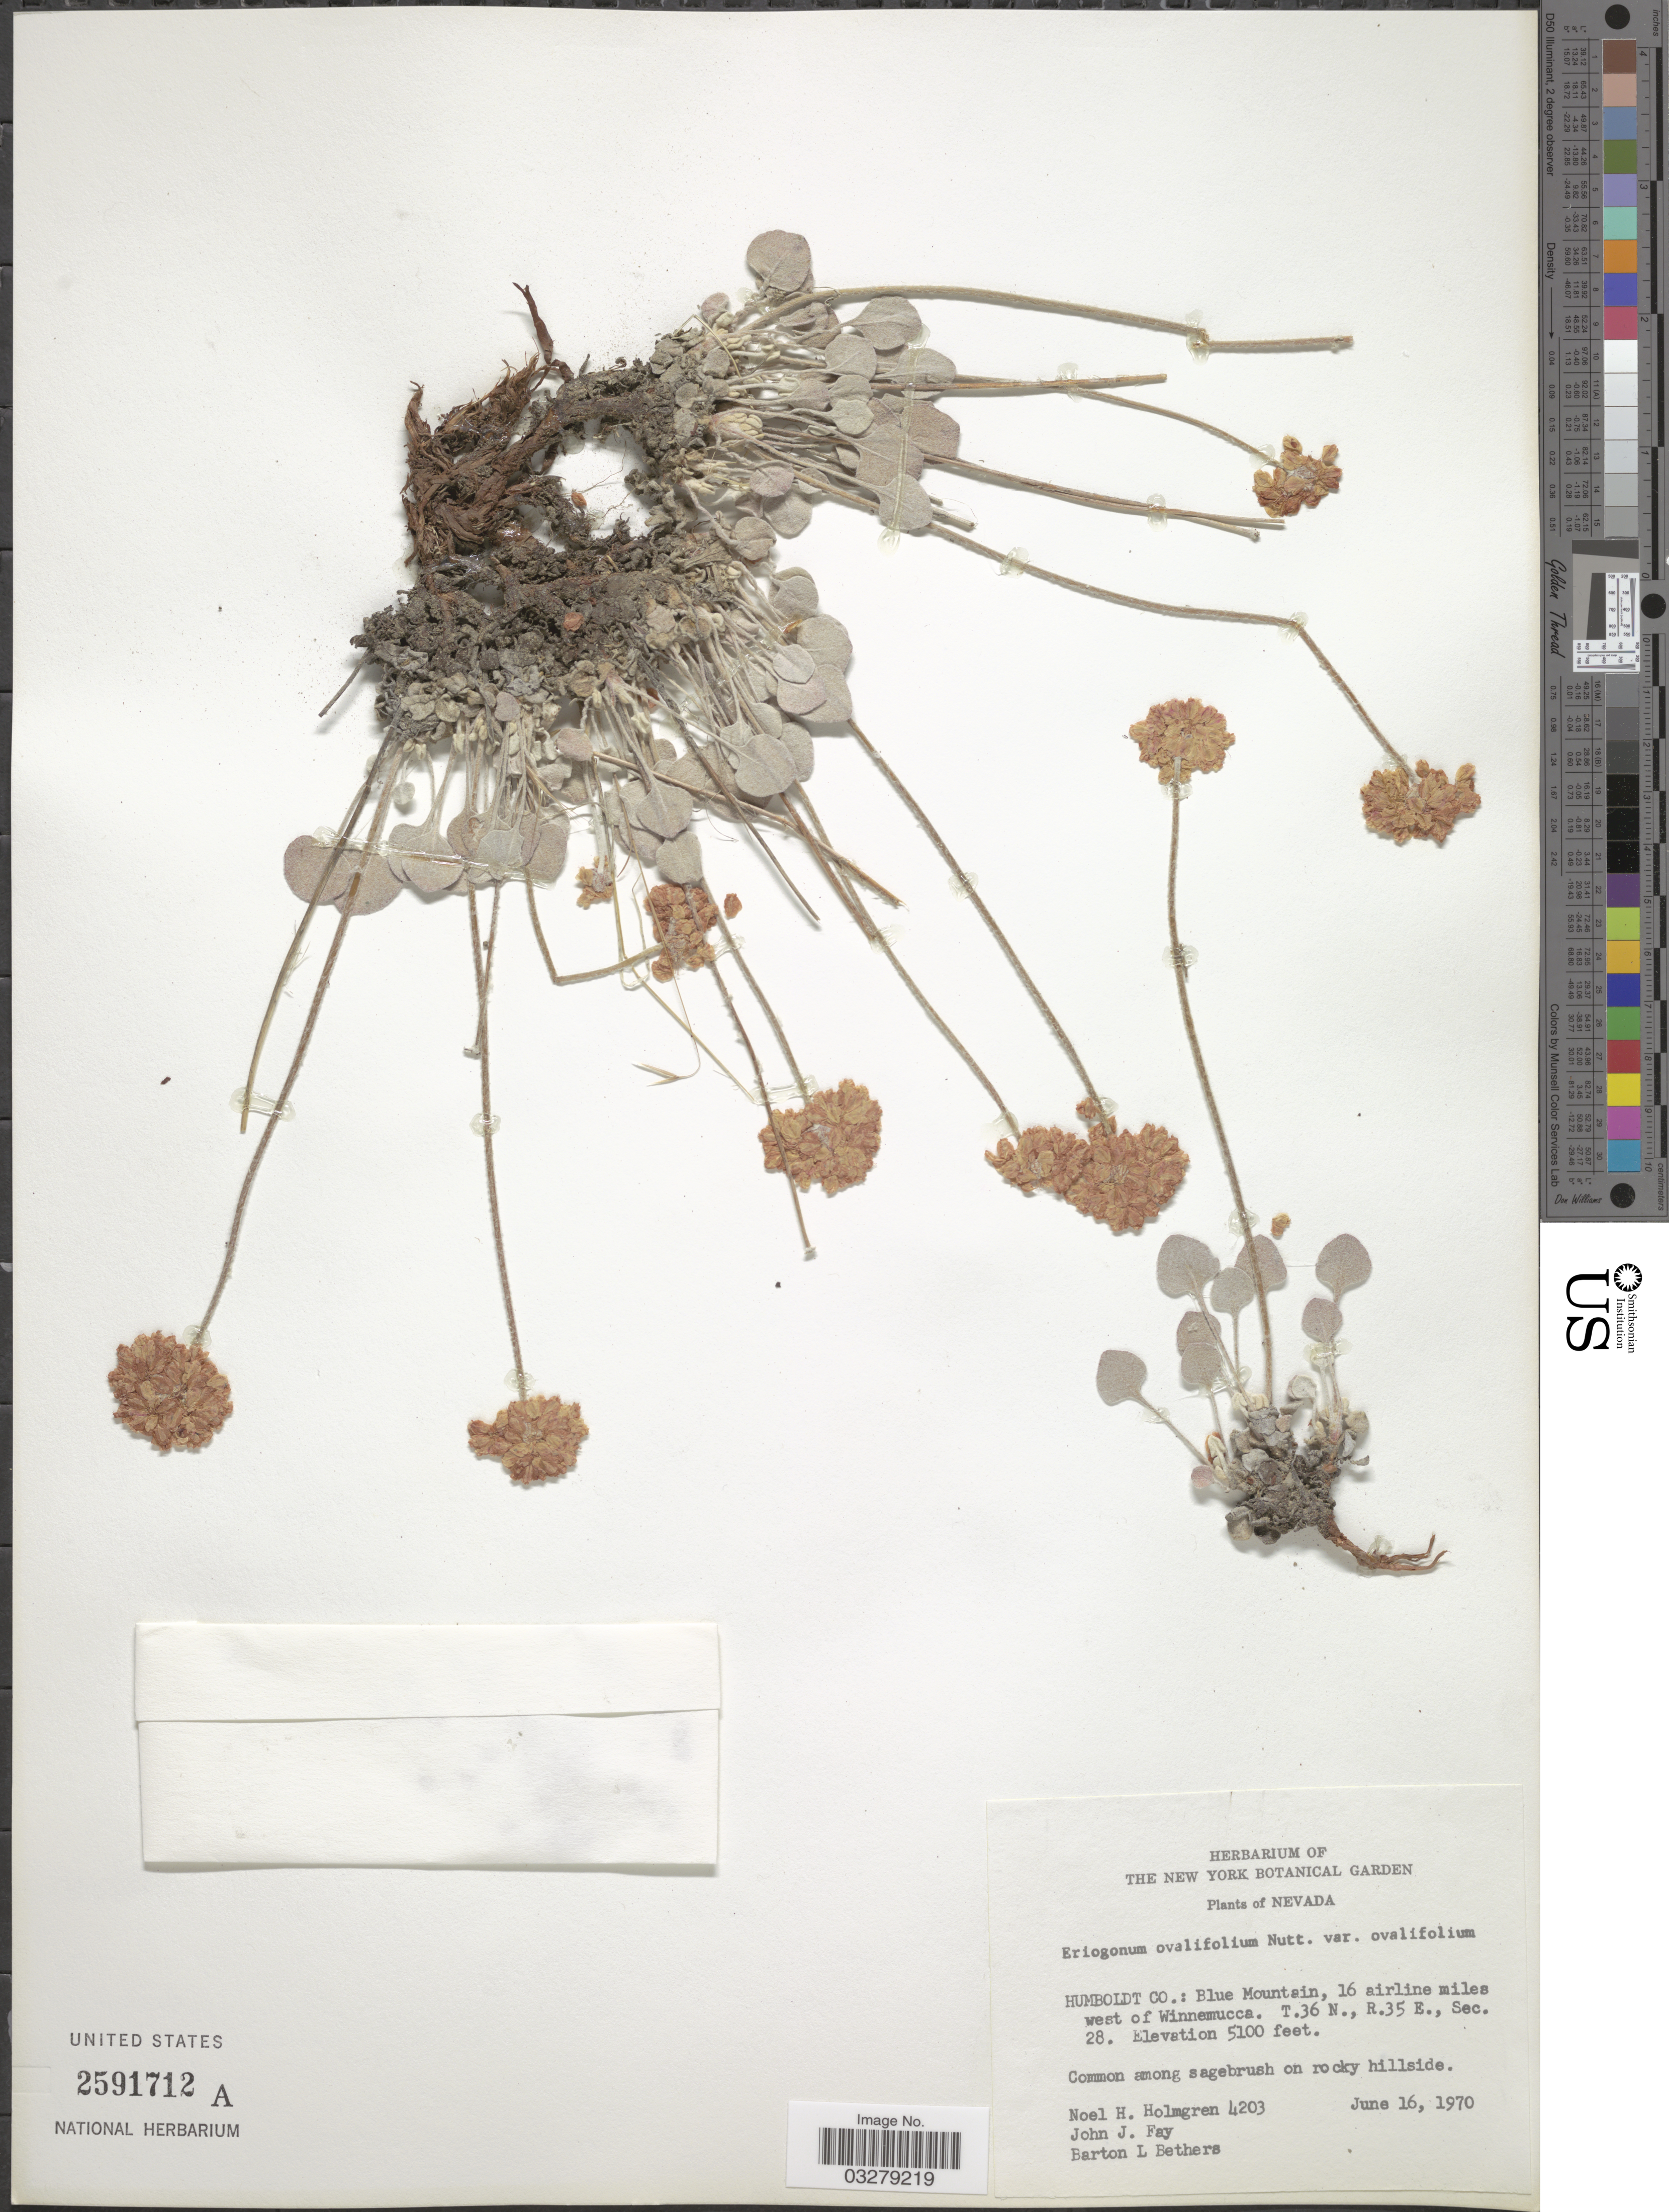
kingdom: Plantae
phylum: Tracheophyta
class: Magnoliopsida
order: Caryophyllales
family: Polygonaceae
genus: Eriogonum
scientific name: Eriogonum ovalifolium var. ovalifolium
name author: Nutt.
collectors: N. H. Holmgren, J. Fay & B. Bethers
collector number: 4203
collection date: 1970-06-16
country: United States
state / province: Nevada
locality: Humboldt Co.: Blue Mountain, 16 airline miles west of Winnemucca. T.36 N., R.35 E., Sec. 28.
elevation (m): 1554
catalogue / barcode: US 2591712A